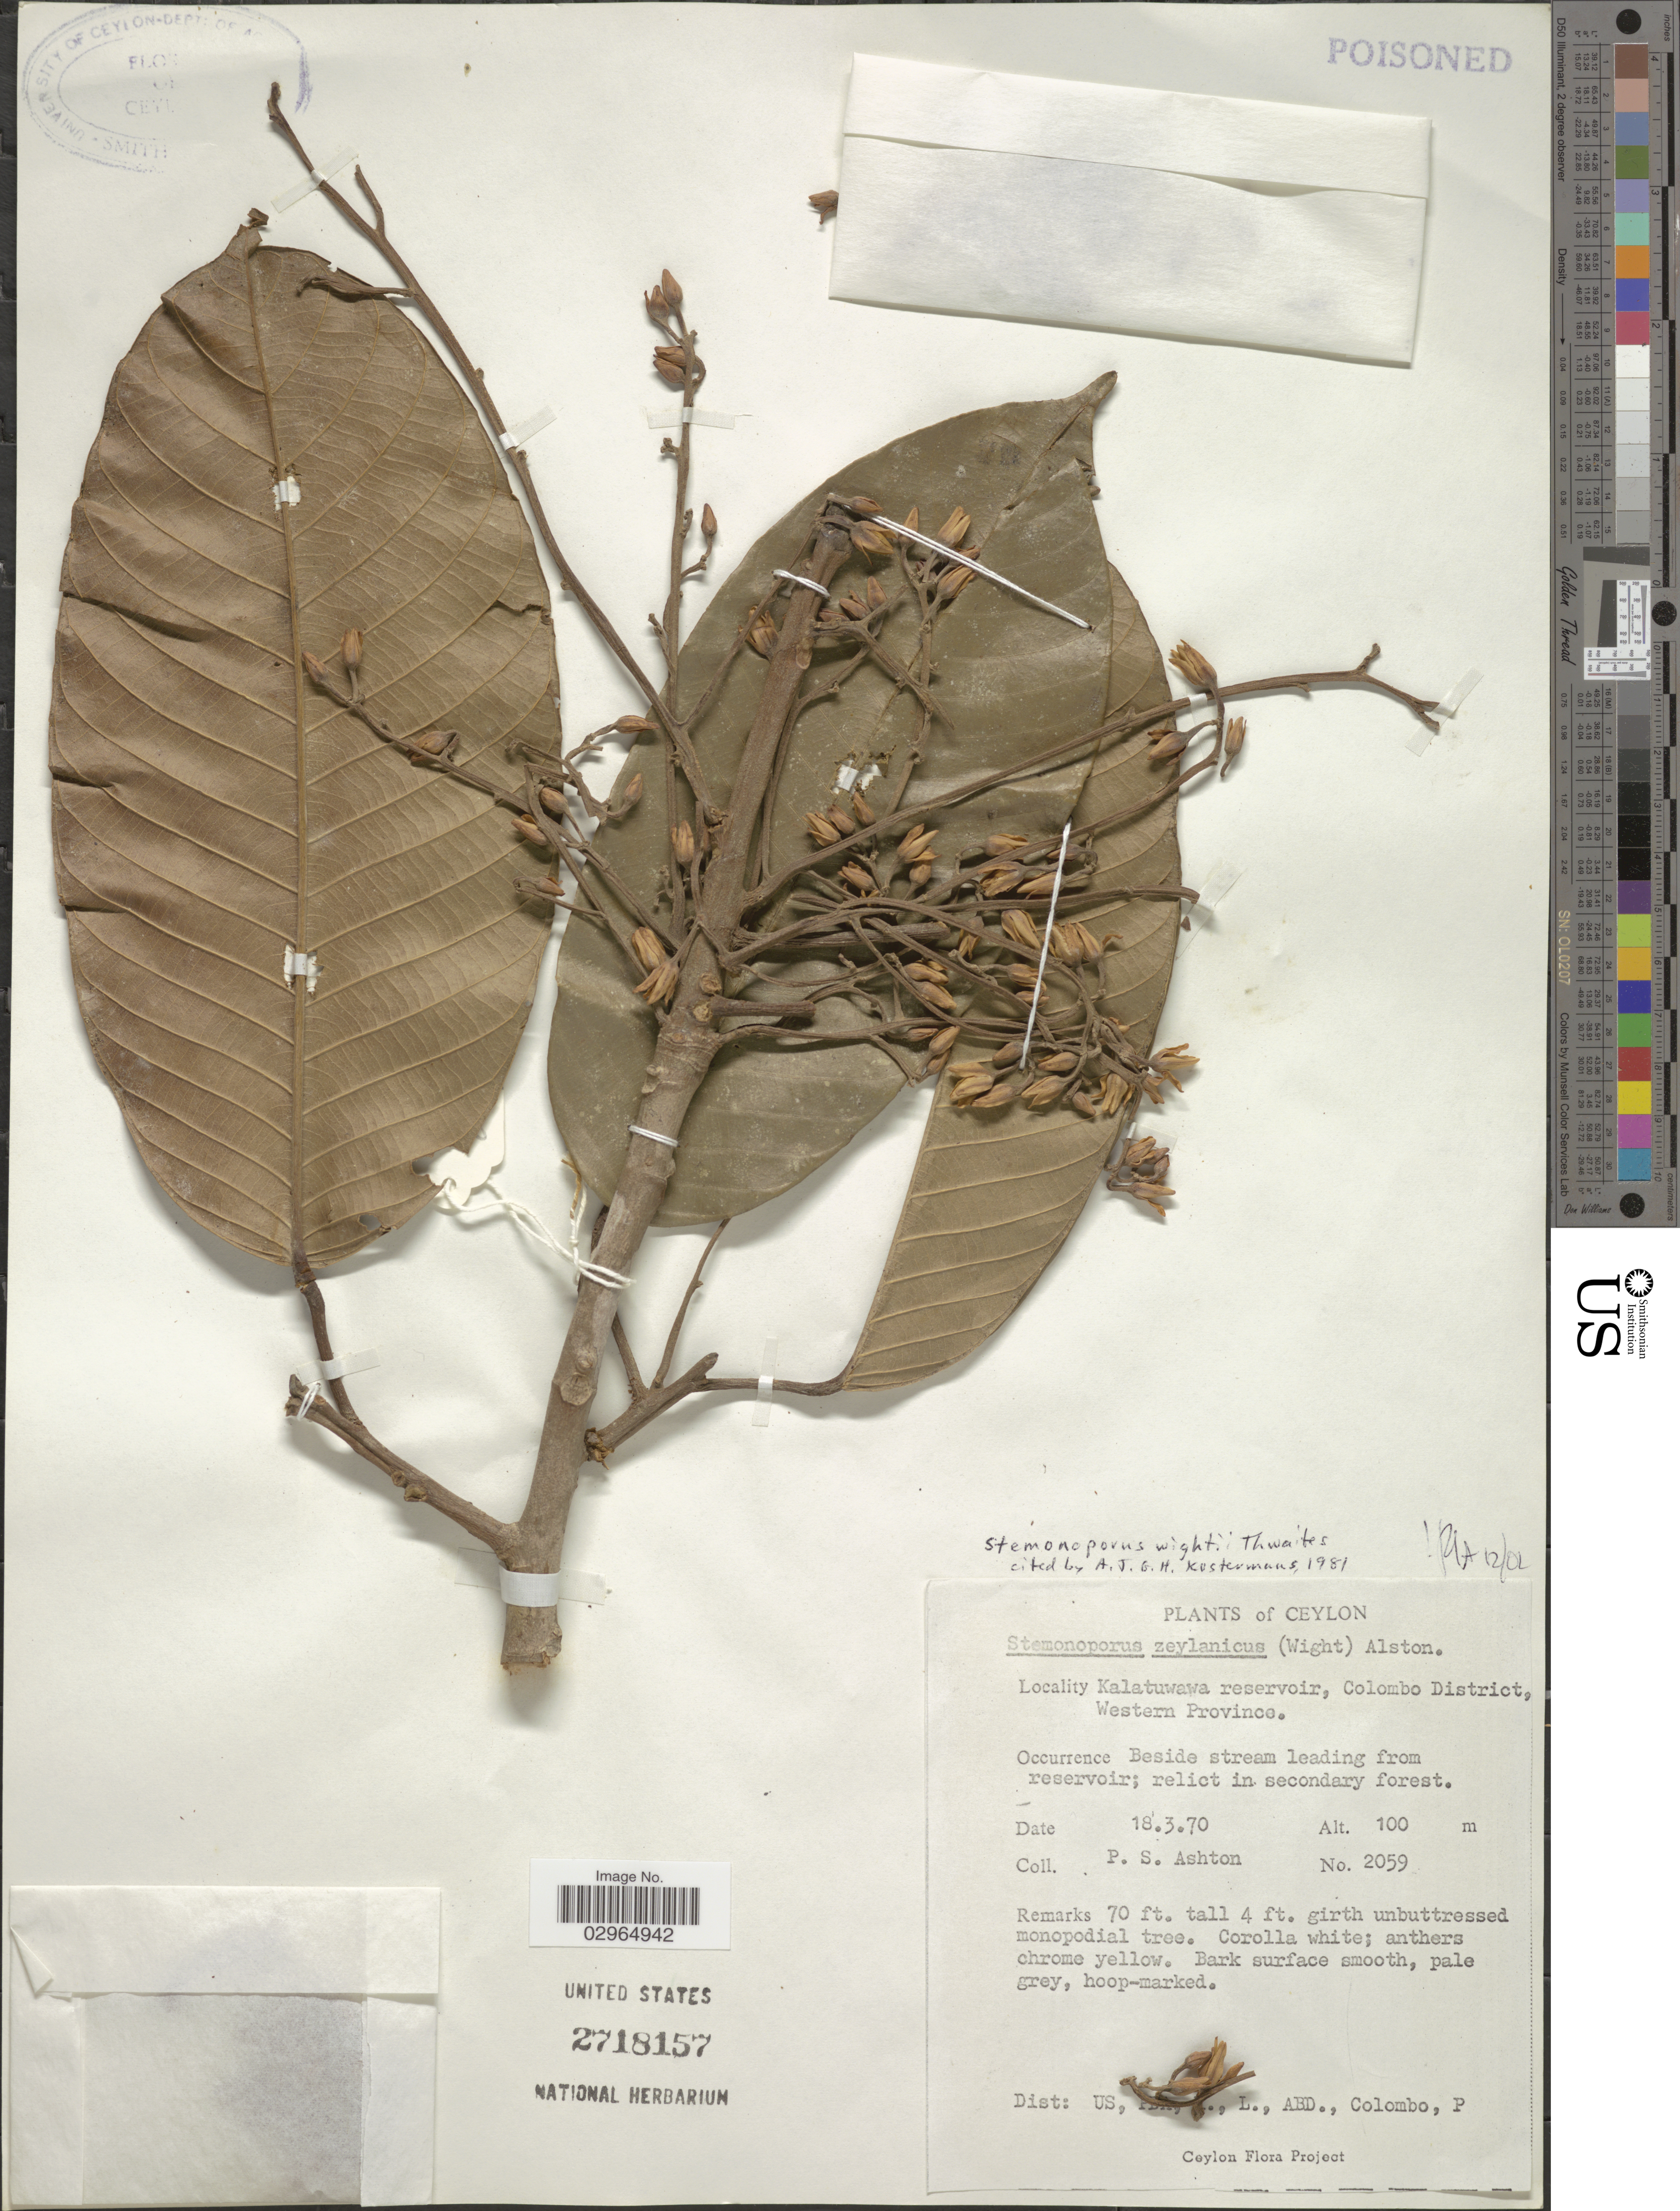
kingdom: Plantae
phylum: Tracheophyta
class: Magnoliopsida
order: Malvales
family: Dipterocarpaceae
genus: Stemonoporus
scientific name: Stemonoporus wightii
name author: Thwaites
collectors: P. S. Ashton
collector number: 2059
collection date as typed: Transcribed d/m/y: 18/3/70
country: Sri Lanka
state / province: Western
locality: Ceylon. Kalatuwawa reservoir, Colombo District. Beside stream leading from reservoir.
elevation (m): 100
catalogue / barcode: US 2718157